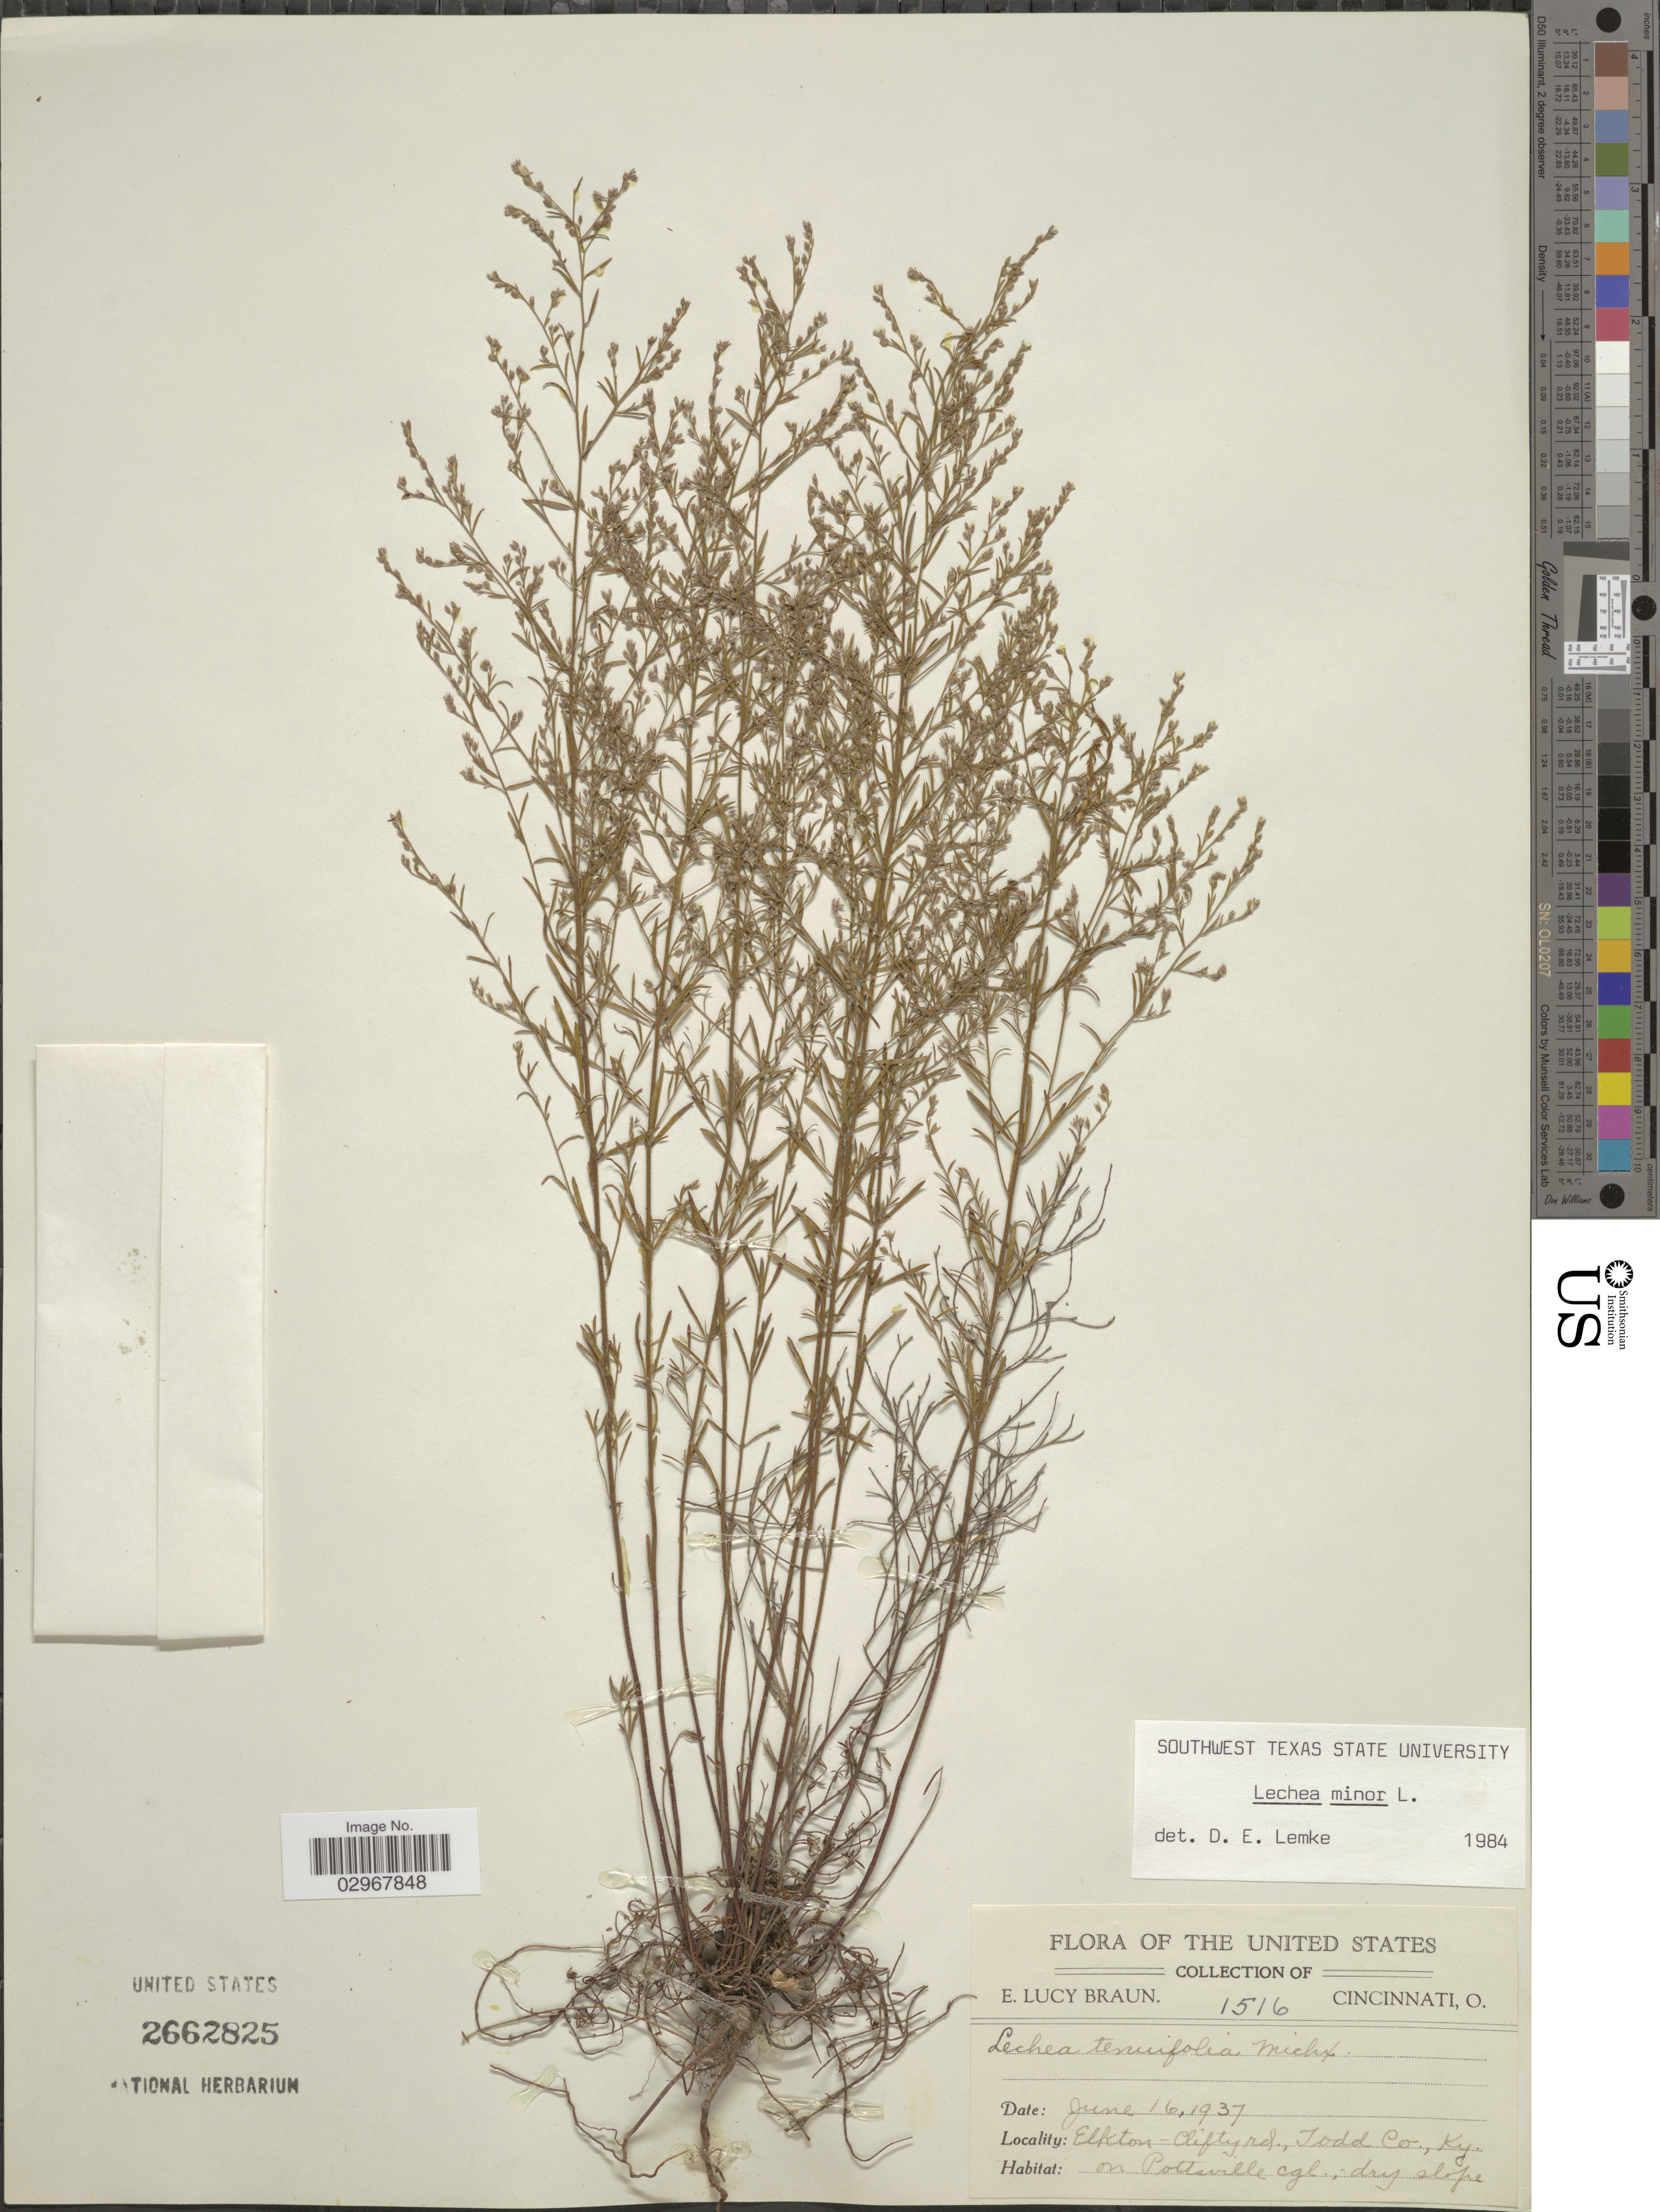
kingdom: Plantae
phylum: Tracheophyta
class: Magnoliopsida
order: Malvales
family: Cistaceae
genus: Lechea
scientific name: Lechea minor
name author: L.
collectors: E. L. Braun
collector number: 1516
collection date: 1937-06-16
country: United States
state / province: Kentucky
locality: Elkton - Clifty rd., Todd Co., on Potteville cgl.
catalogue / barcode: US 2662825